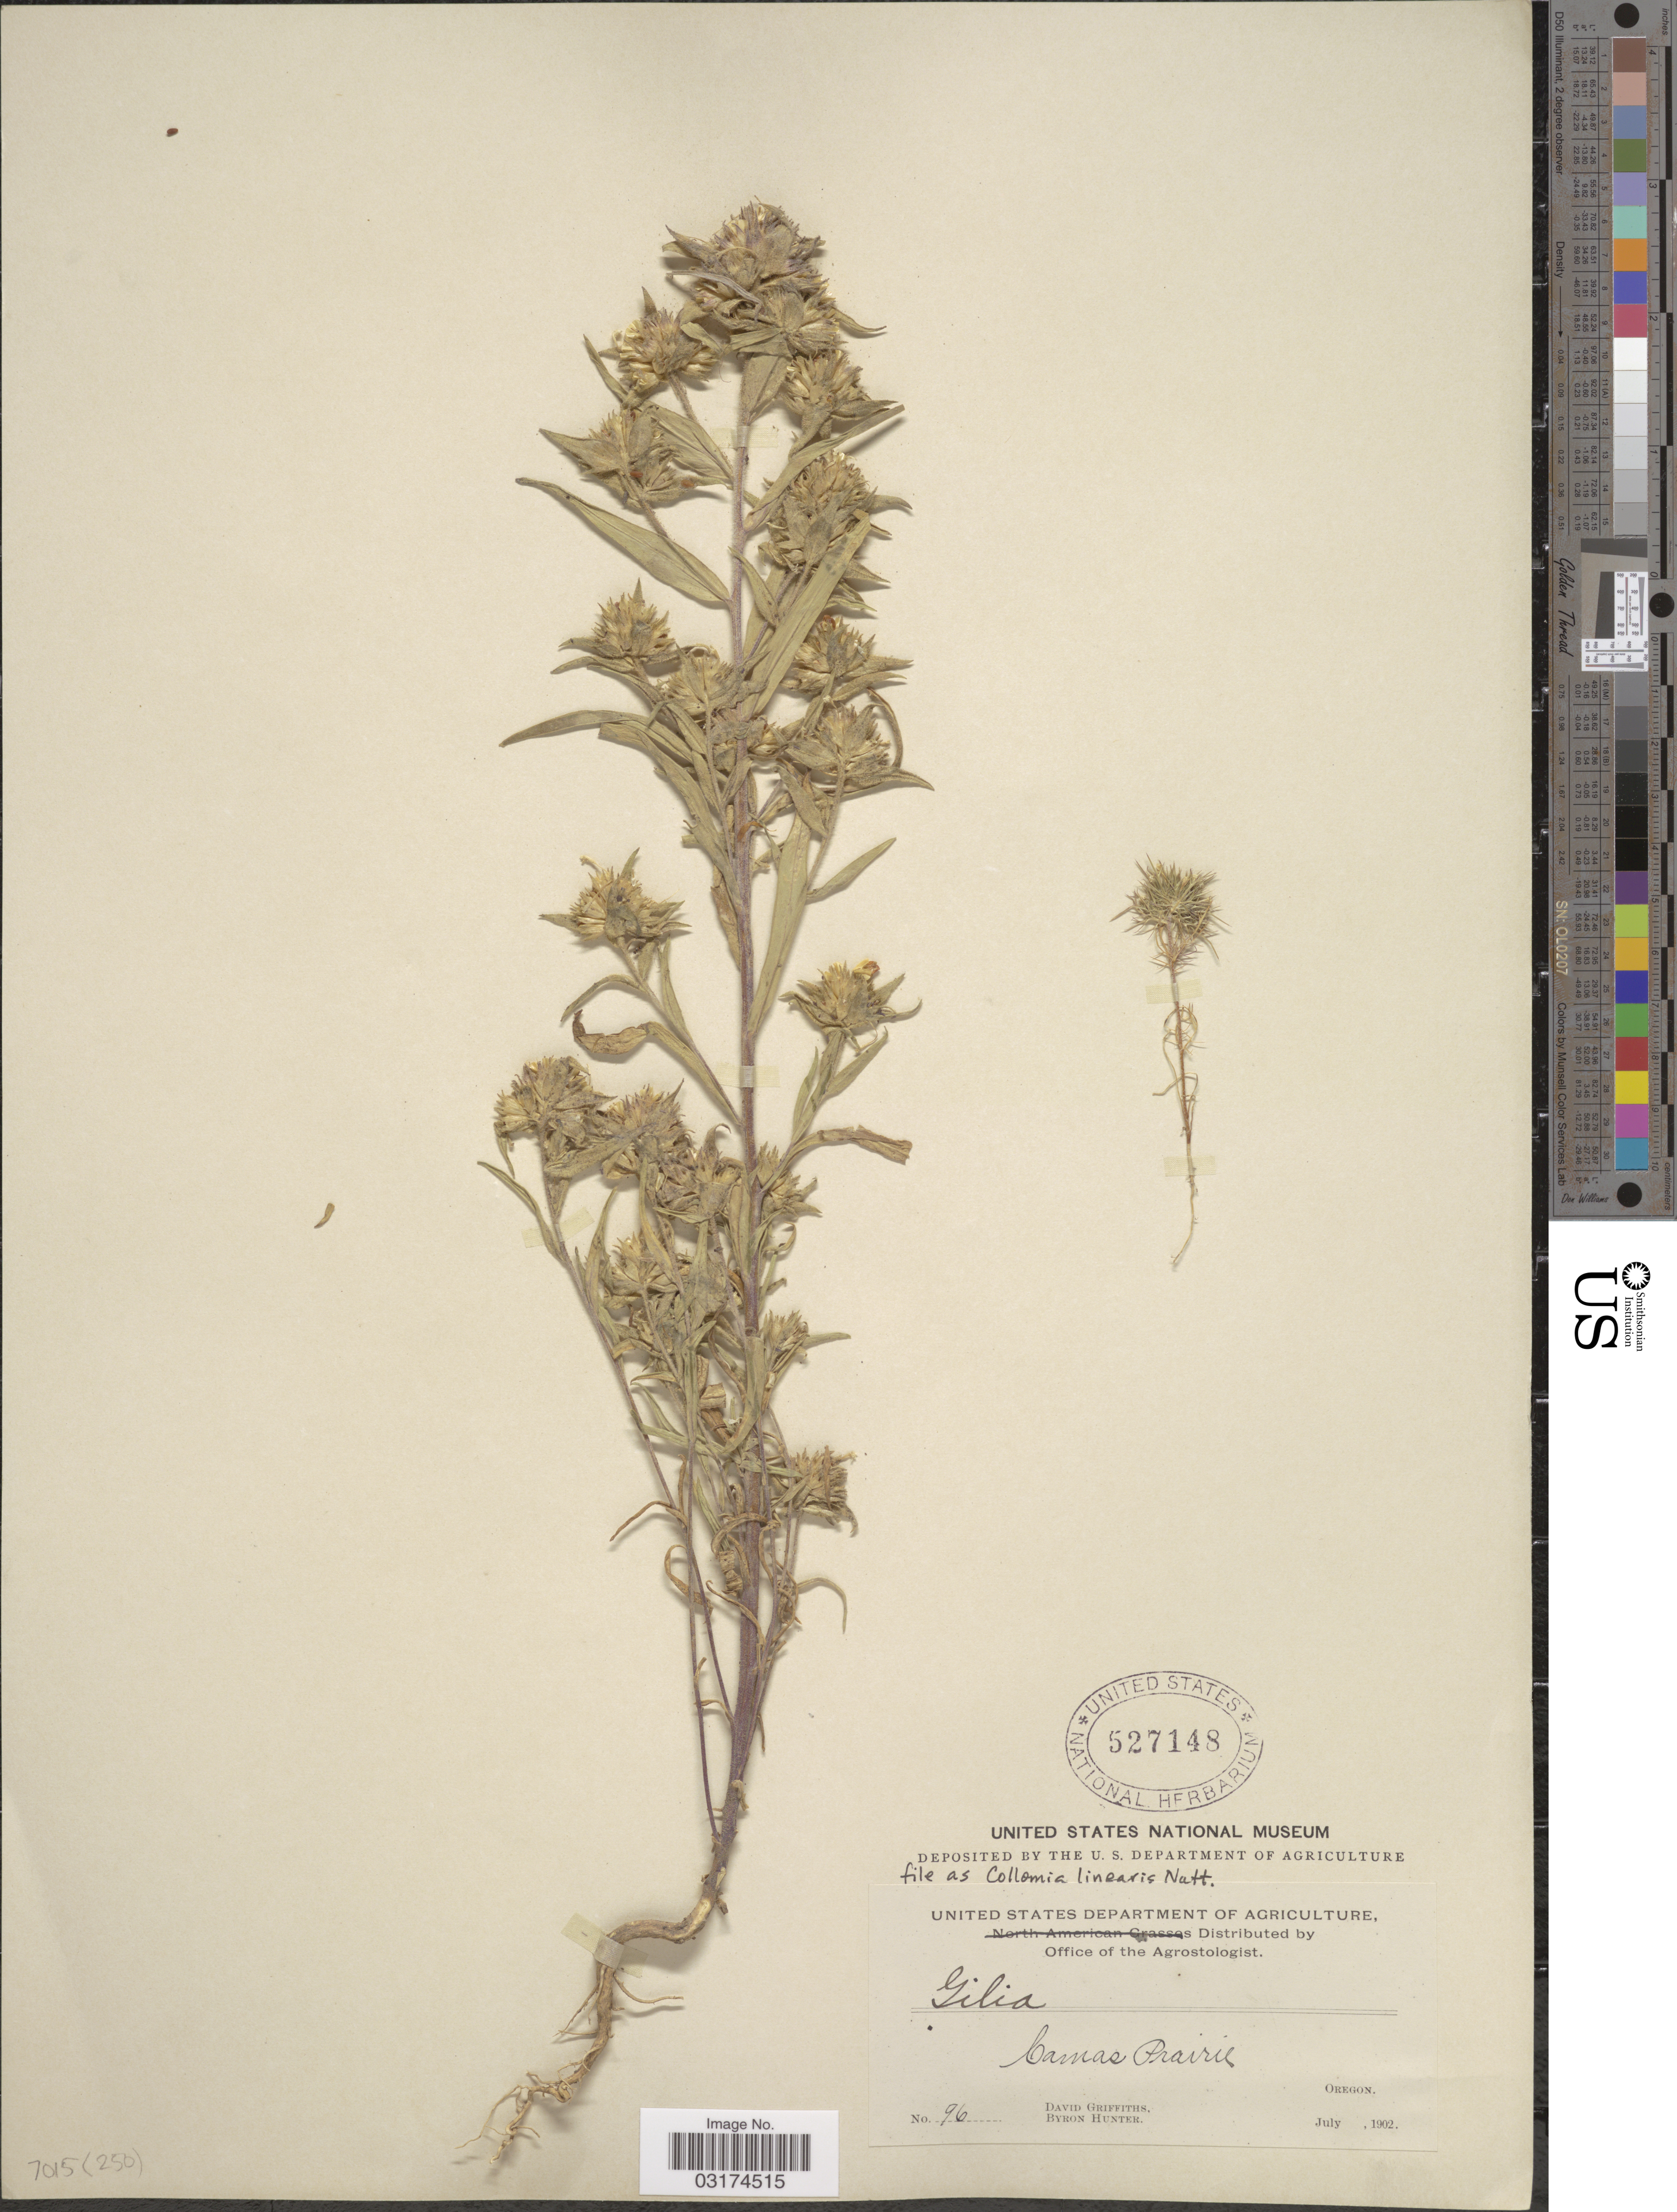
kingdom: Plantae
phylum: Tracheophyta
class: Magnoliopsida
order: Ericales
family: Polemoniaceae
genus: Collomia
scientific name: Collomia linearis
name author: Nutt.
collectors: D. Griffiths & B. Hunter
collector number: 96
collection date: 1902-07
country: United States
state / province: Oregon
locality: Camas Prairie.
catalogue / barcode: US 527148